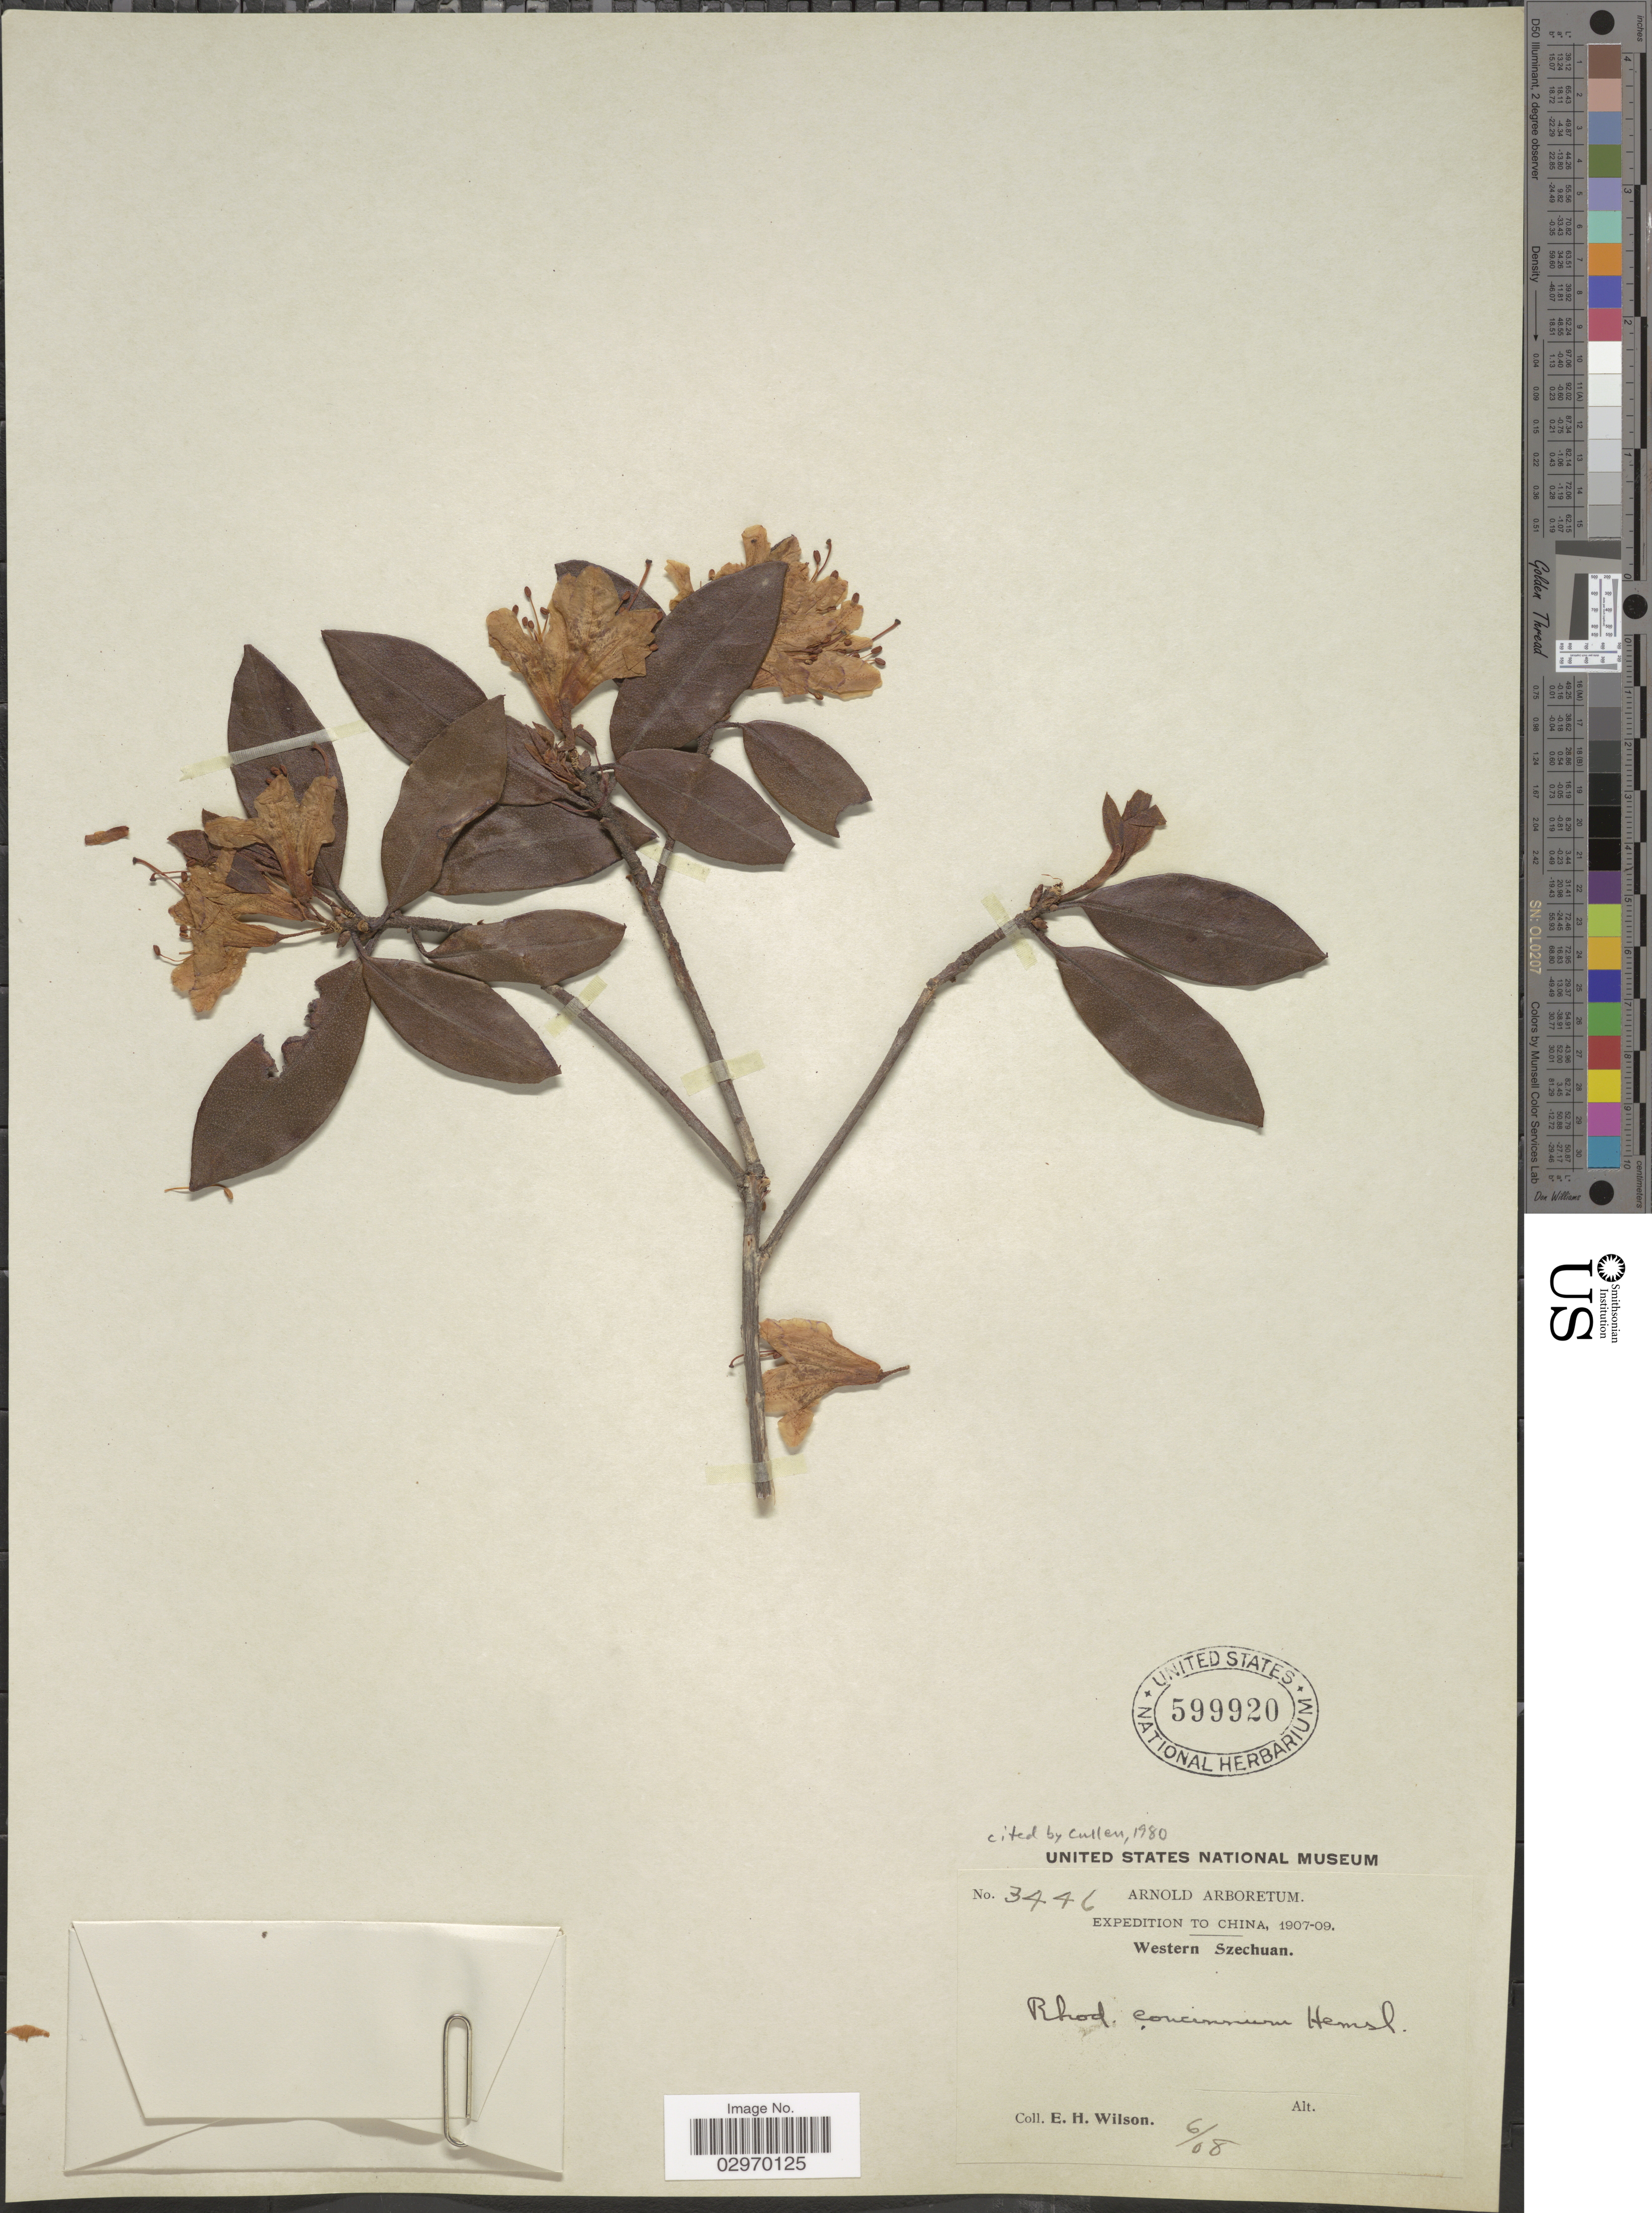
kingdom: Plantae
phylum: Tracheophyta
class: Magnoliopsida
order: Ericales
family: Ericaceae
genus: Rhododendron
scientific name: Rhododendron concinnum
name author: Hemsl.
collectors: E. Wilson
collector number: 3446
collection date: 1908-06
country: China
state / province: Sichuan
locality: Western Szechuan.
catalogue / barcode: US 599920